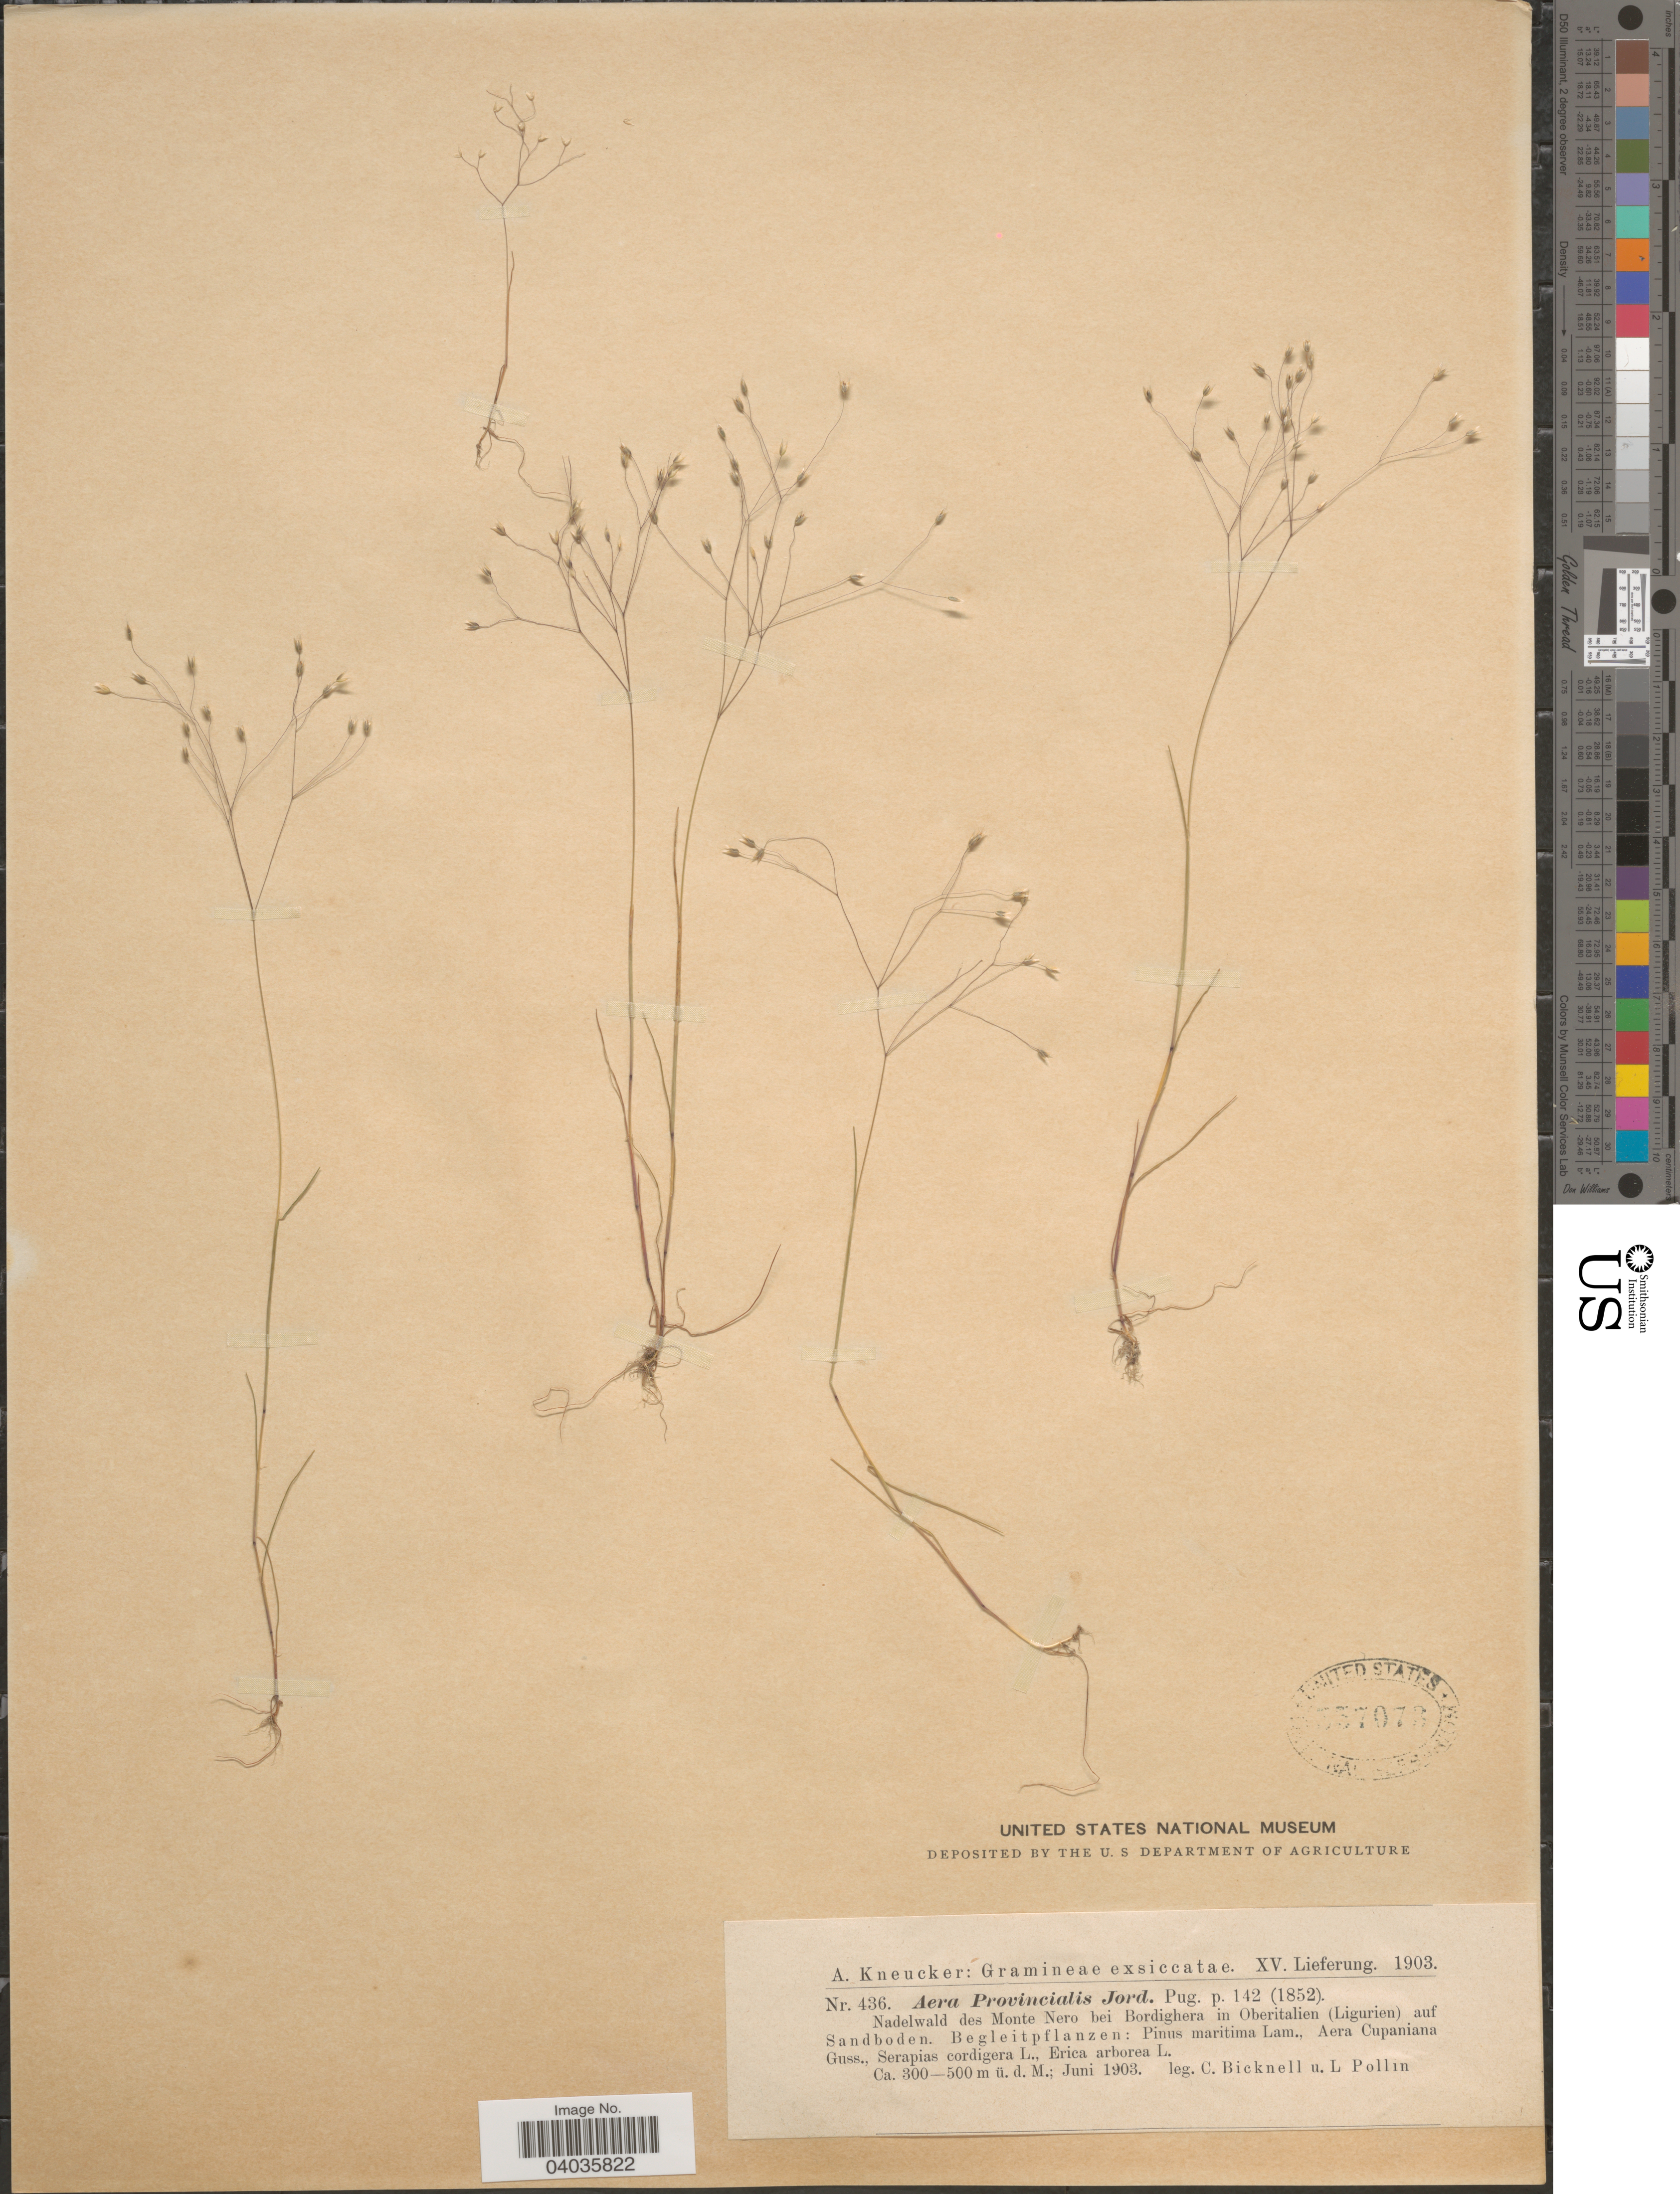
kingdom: Plantae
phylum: Tracheophyta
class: Liliopsida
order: Poales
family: Poaceae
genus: Aira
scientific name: Aira provincialis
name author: Jord.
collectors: C. Bicknell & L. Pollini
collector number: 436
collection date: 1903-06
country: Italy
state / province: Liguria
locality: Nadelwald des Monte Nero bei Bordighera in Oberitalien (Ligurien) auf Sandboden.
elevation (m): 300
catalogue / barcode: US 557073